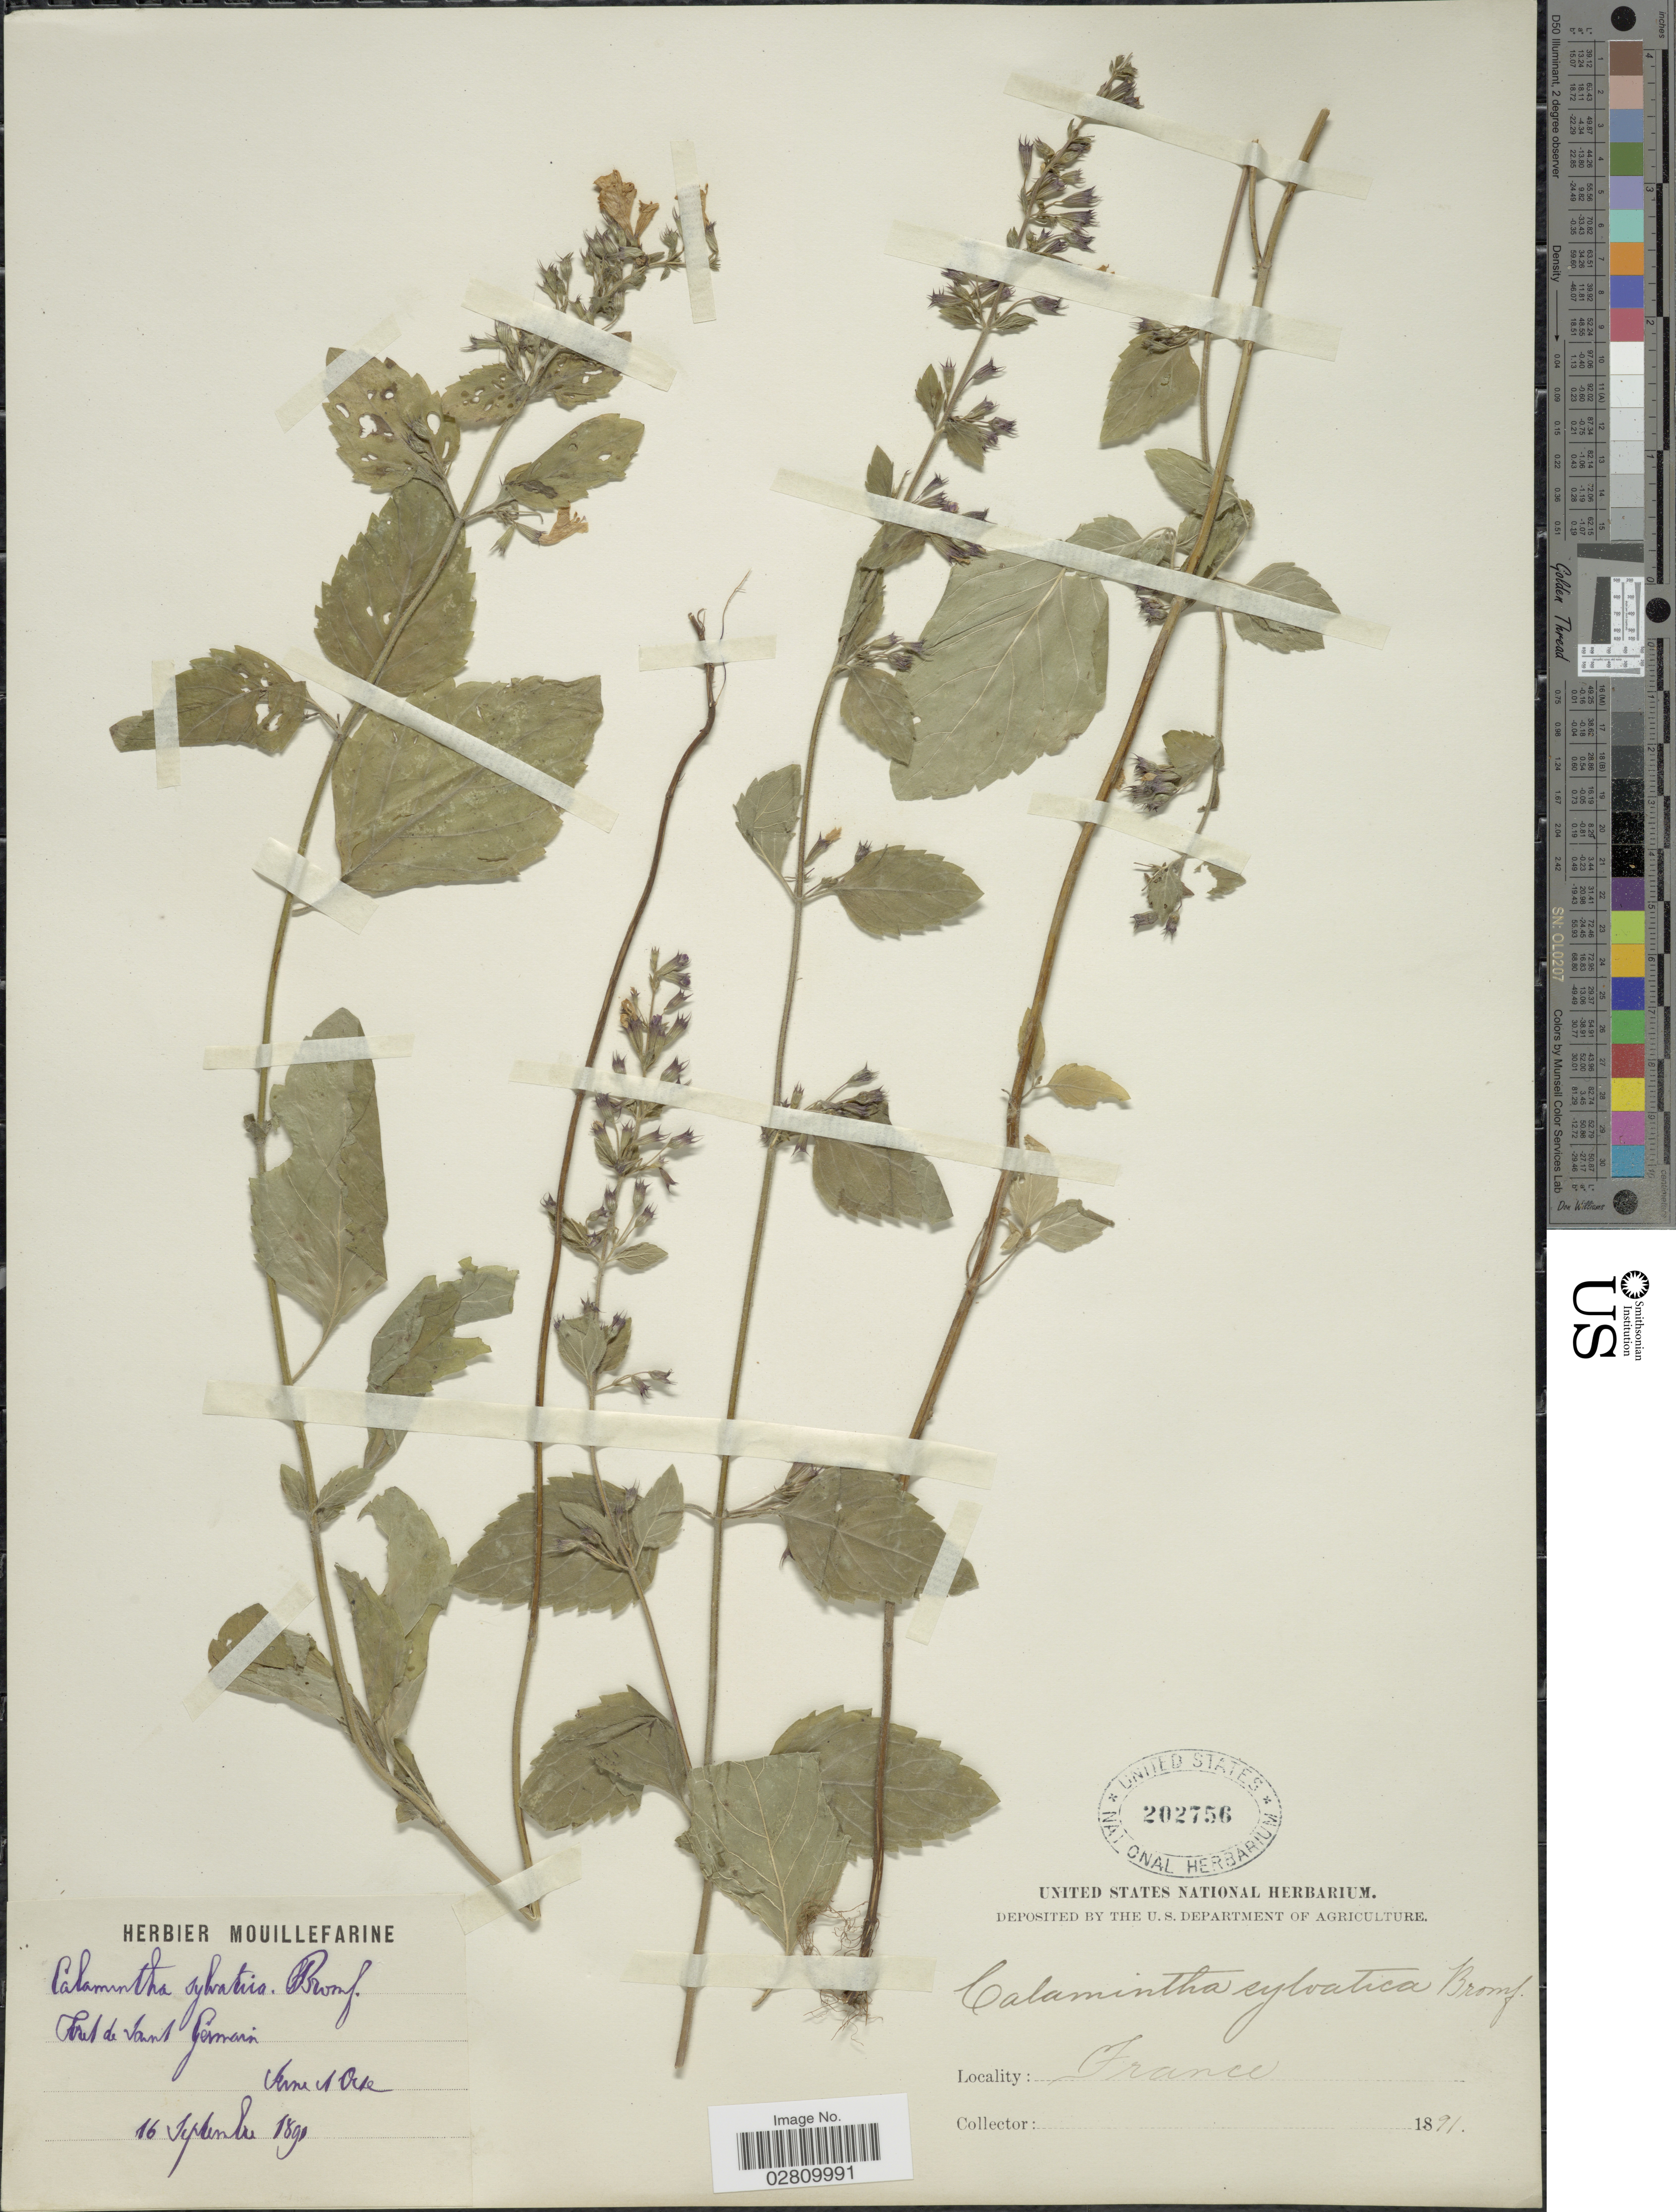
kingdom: Plantae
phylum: Tracheophyta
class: Magnoliopsida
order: Lamiales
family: Lamiaceae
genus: Calamintha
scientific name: Calamintha sylvatica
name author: Bromf.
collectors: ex herb. Mouillefarine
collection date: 1891-09-16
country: France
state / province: Île-de-France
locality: Forêt de Saint Germain, Seine et Oise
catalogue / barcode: US 202756